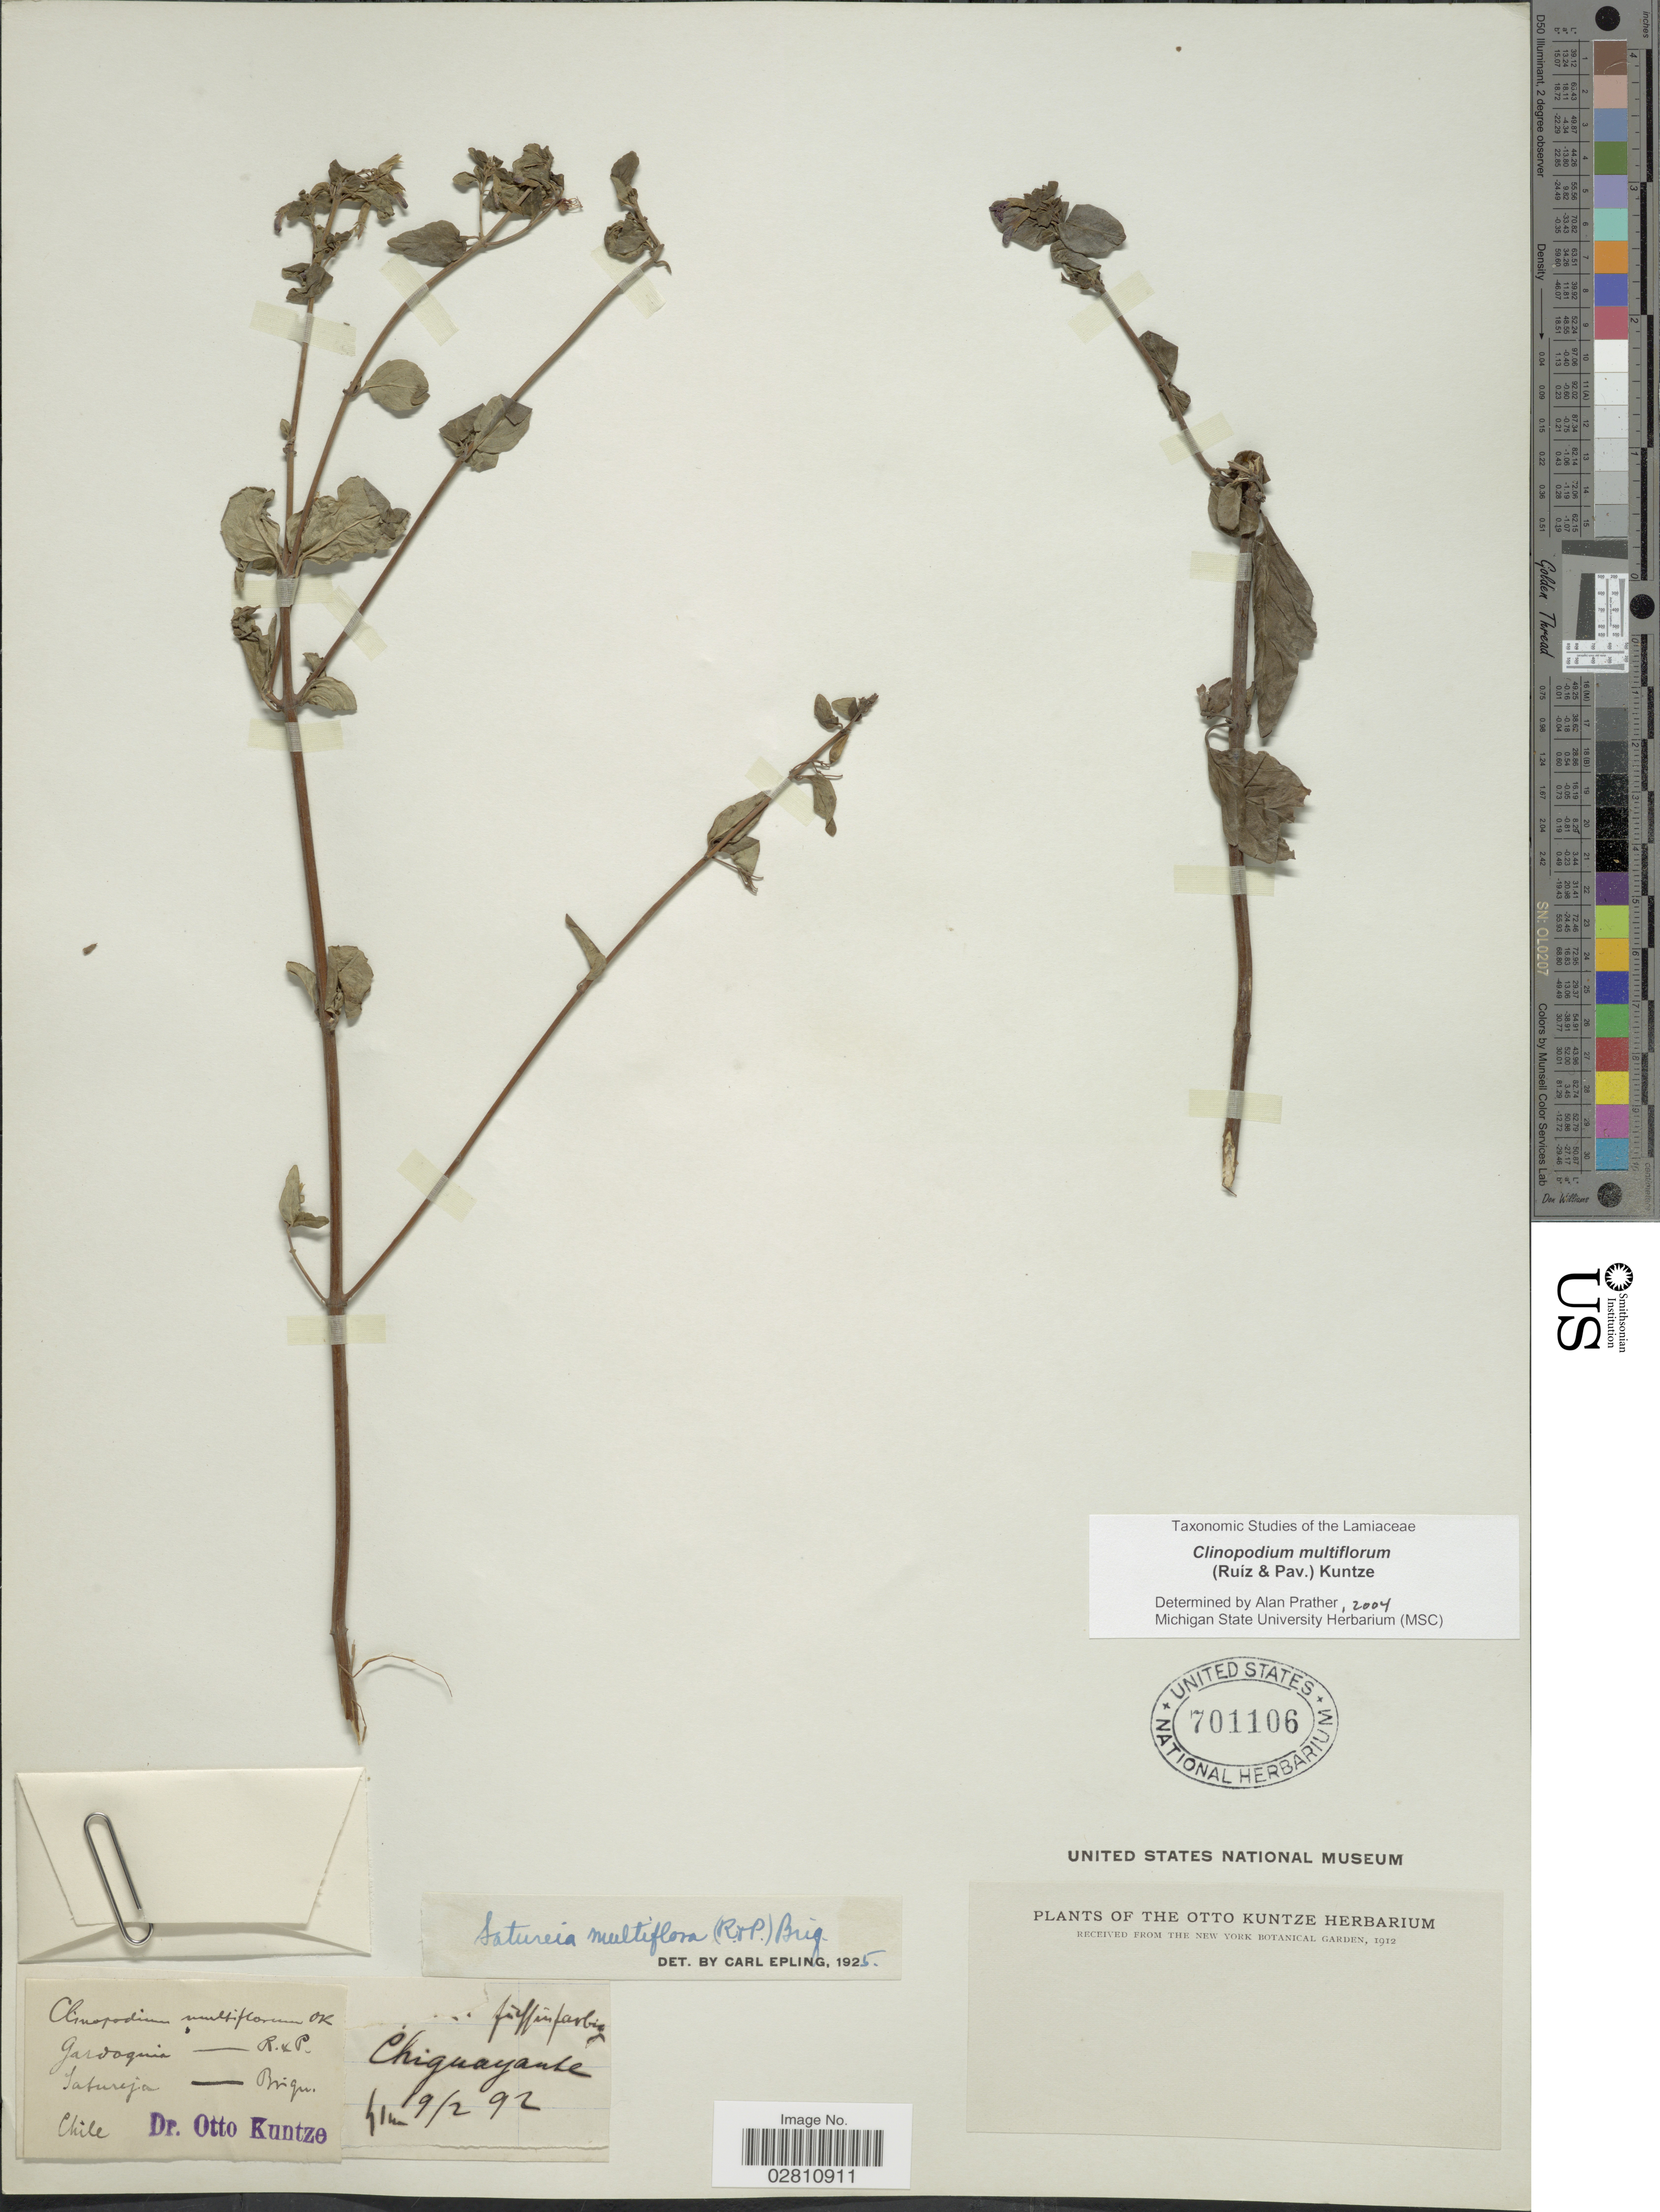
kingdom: Plantae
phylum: Tracheophyta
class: Magnoliopsida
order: Lamiales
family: Lamiaceae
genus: Clinopodium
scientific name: Clinopodium multiflorum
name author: (Ruiz & Pav.) Kuntze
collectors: C.E.O. Kuntze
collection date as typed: Transcribed d/m/y: 9/2/92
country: Chile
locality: Chiguayante.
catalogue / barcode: US 701106